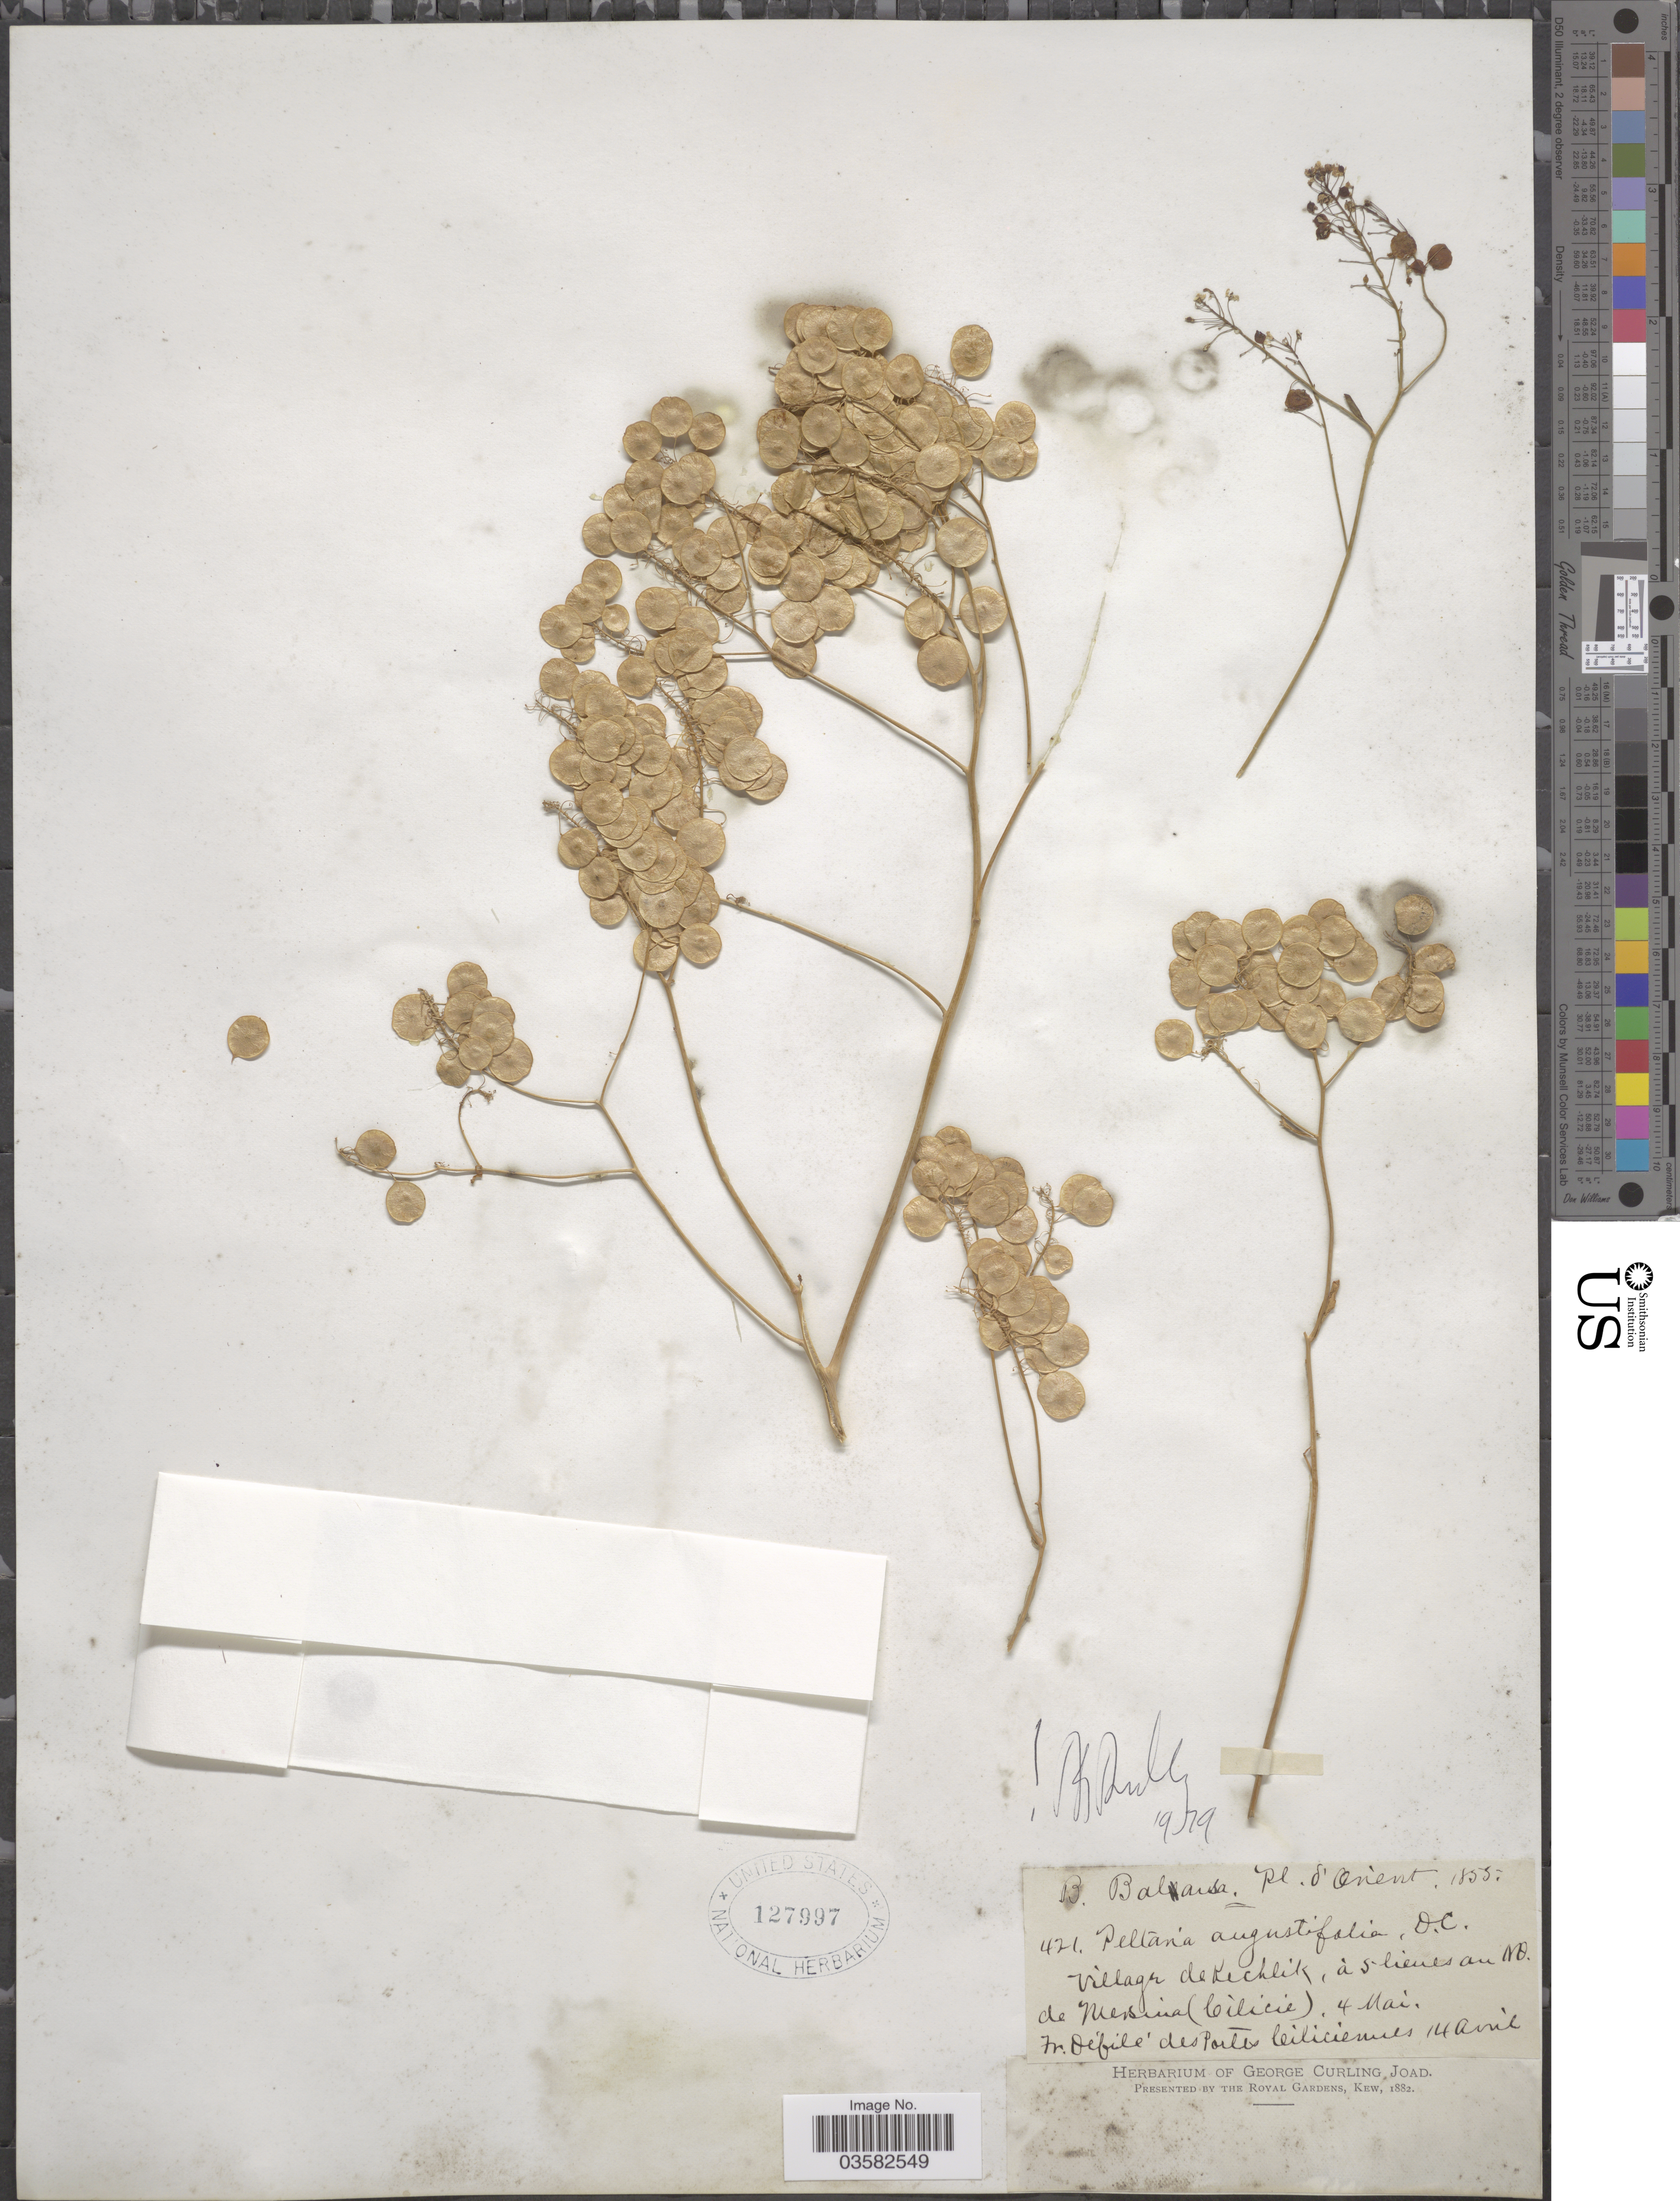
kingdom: Plantae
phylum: Tracheophyta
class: Magnoliopsida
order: Brassicales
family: Brassicaceae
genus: Peltaria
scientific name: Peltaria angustifolia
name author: DC.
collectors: B. Balansa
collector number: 421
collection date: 1855-04-14/1855-05-04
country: Turkey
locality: Village de Kechlik, à 5 lieux au NA [interpreted]. de Mesina (Cilicie).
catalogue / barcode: US 127997